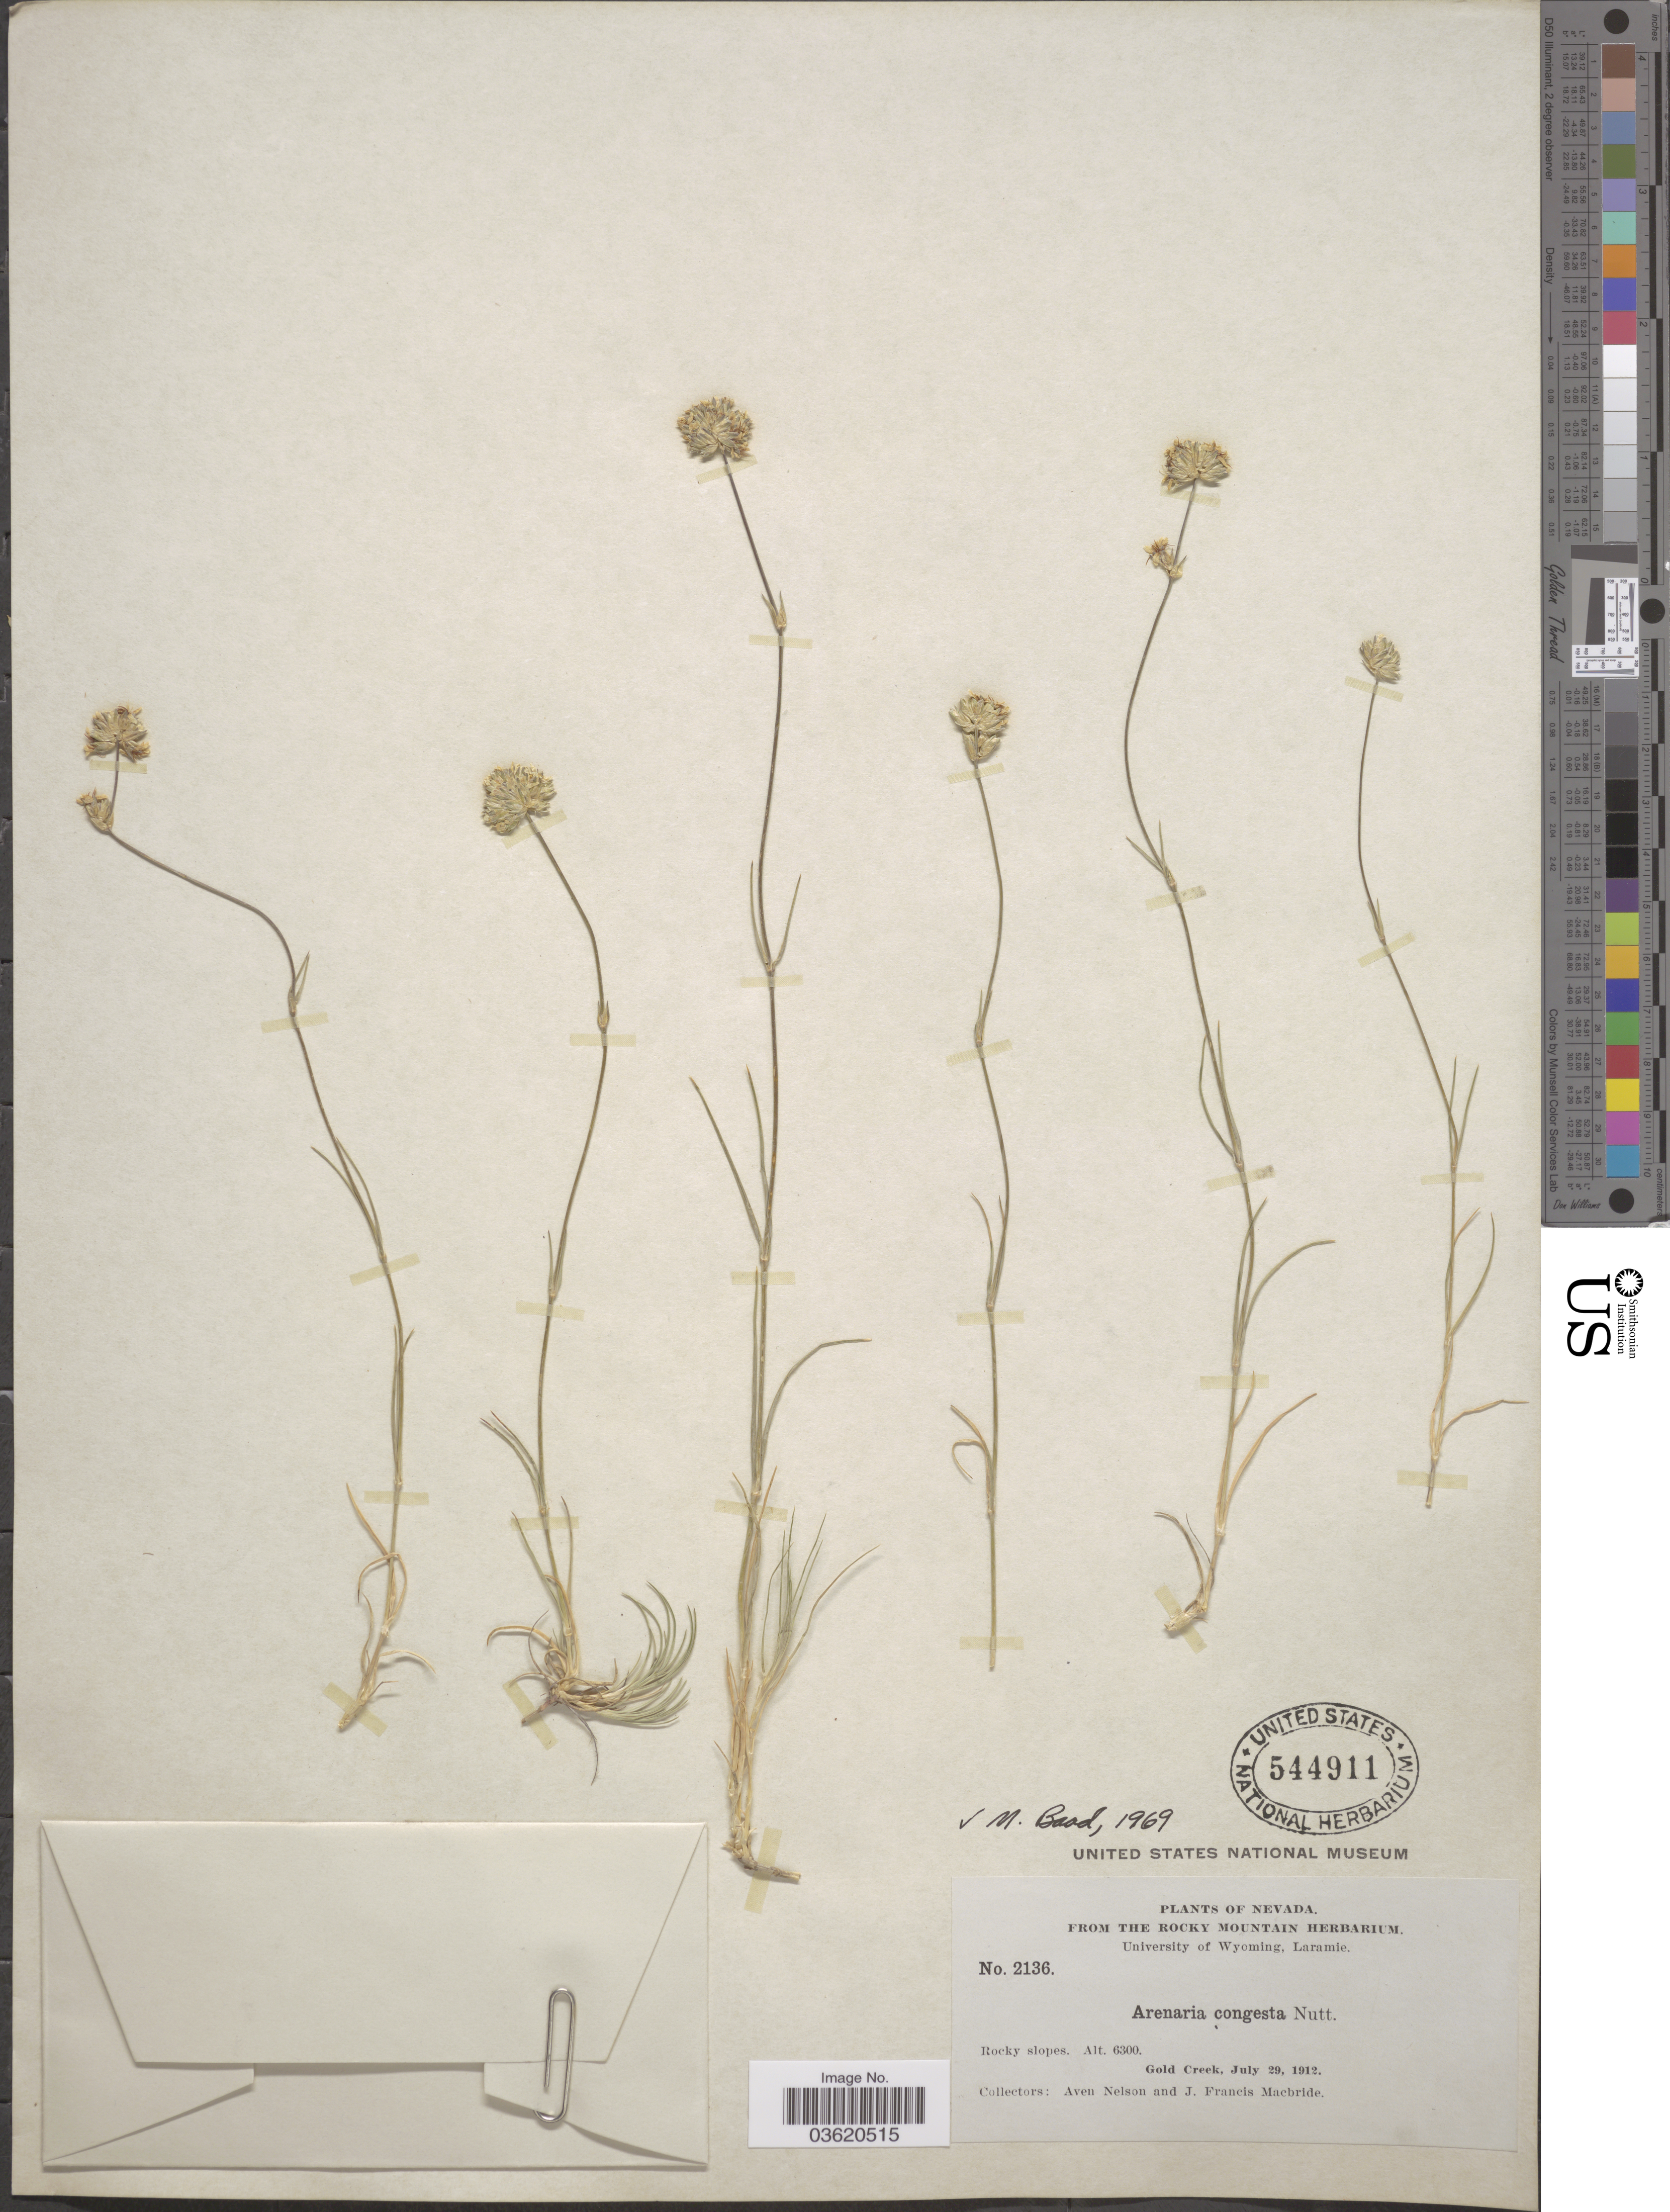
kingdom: Plantae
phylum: Tracheophyta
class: Magnoliopsida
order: Caryophyllales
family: Caryophyllaceae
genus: Eremogone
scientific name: Eremogone congesta var. congesta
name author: (Nutt.) Ikonn.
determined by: Strong, Mark T., (BOT), Smithsonian Institution - National Museum of Natural History (UNITED STATES)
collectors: A. Nelson & J. F. Macbride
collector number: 2136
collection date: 1912-07-29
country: United States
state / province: Nevada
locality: Gold Creek.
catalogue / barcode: US 544911